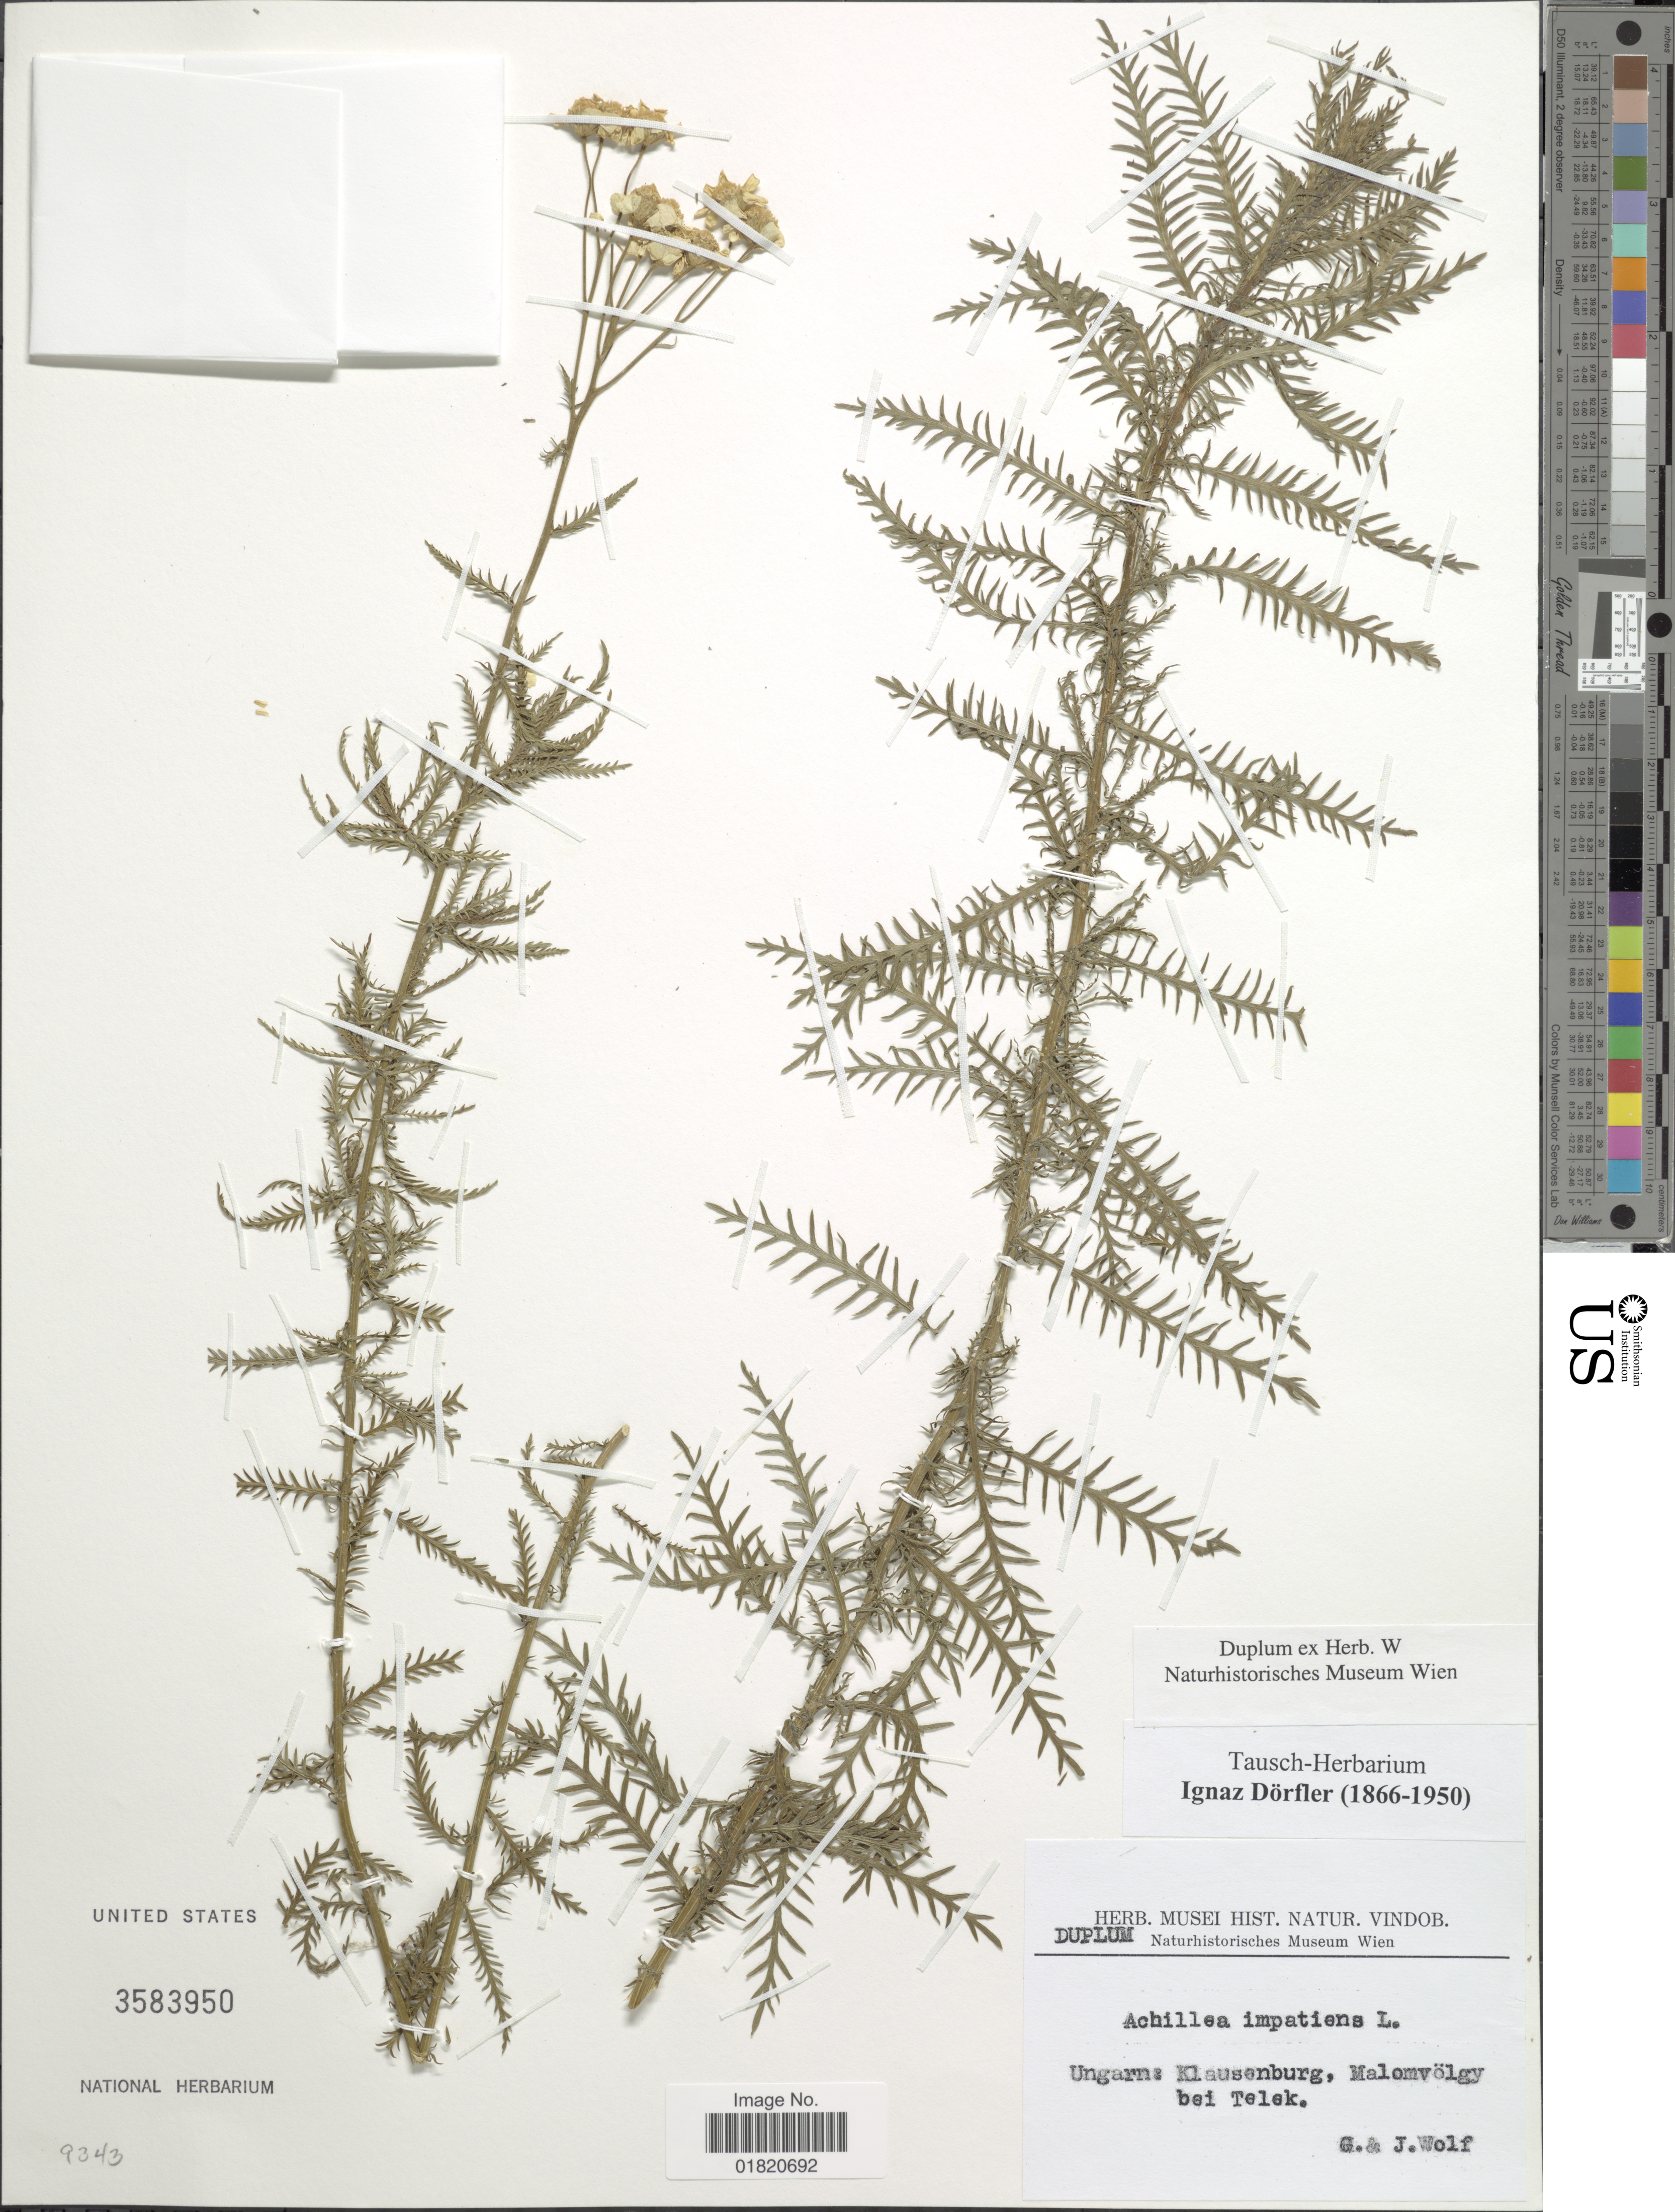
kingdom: Plantae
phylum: Tracheophyta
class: Magnoliopsida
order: Asterales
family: Asteraceae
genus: Achillea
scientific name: Achillea impatiens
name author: L.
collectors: G. Wolf & J. Wolf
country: Romania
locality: Ungarn: Klausenburg, Malomvölgy bei Telek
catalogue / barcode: US 3583950